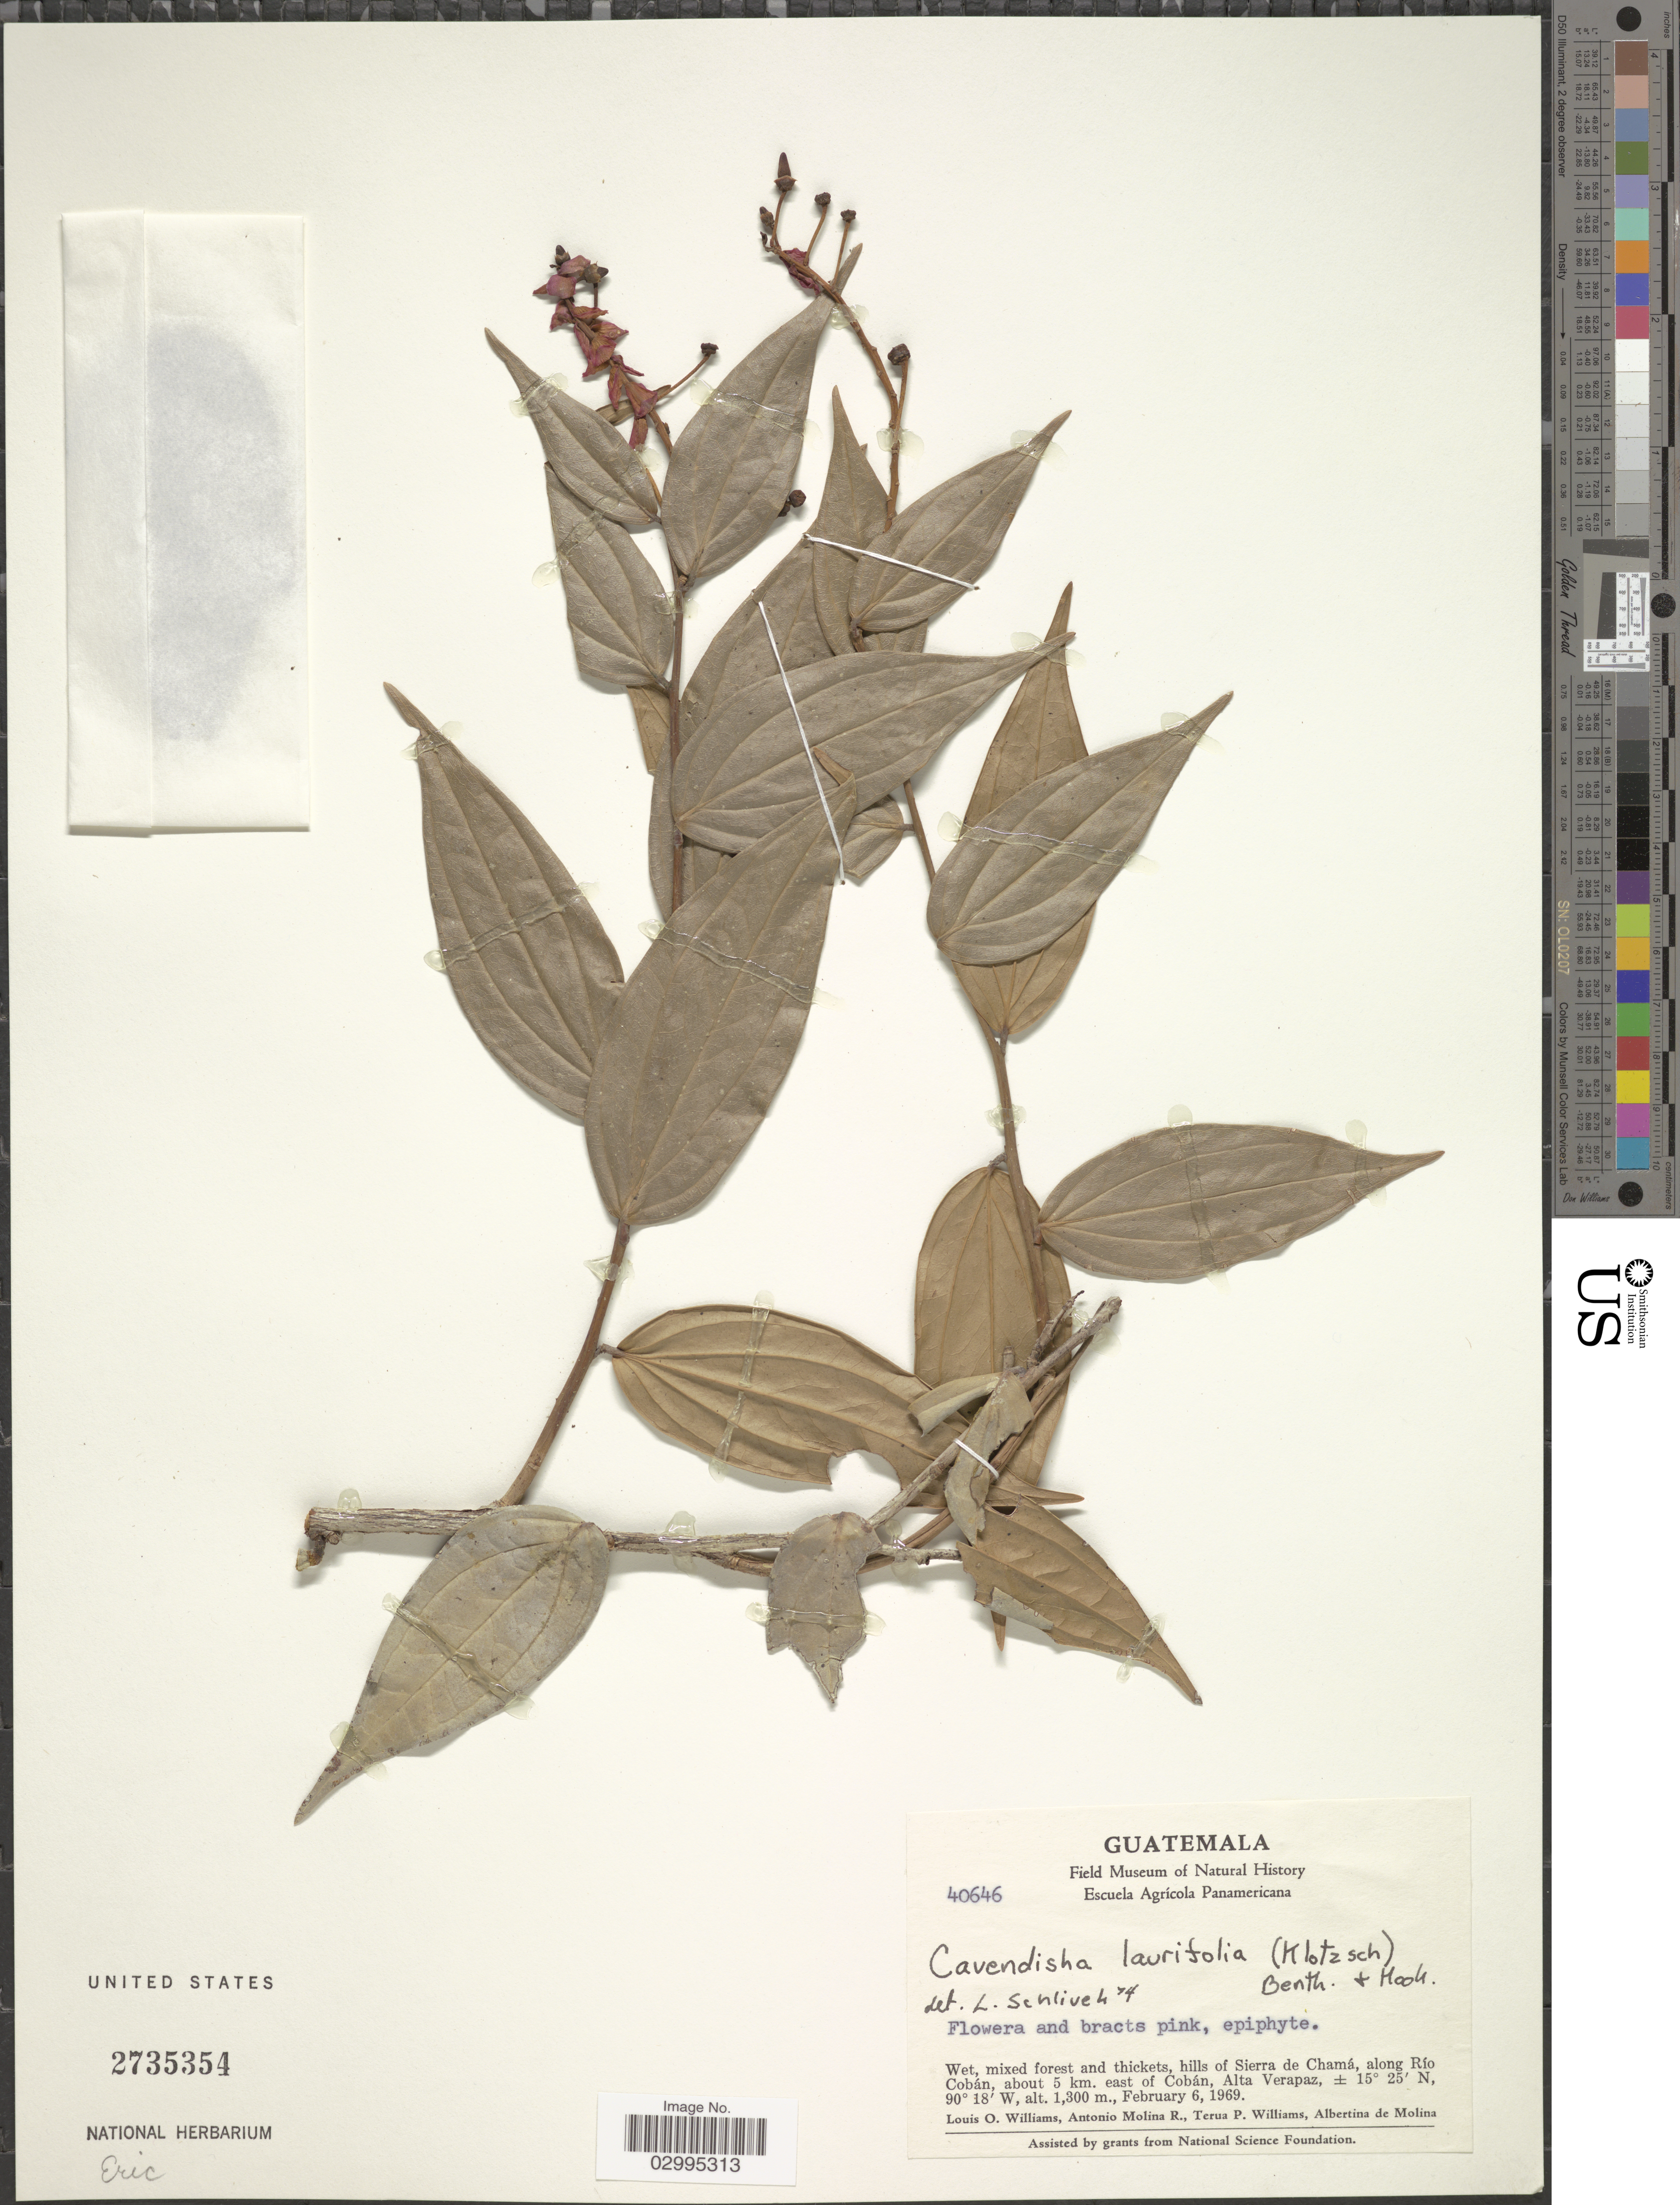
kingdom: Plantae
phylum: Tracheophyta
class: Magnoliopsida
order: Ericales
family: Ericaceae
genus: Cavendishia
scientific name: Cavendishia laurifolia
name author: (Klotzsch) Benth. & Hook. f.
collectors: L. O. Williams, A. Molina R., T. Williams & A. R. Molina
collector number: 40646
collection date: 1969-02-06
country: Guatemala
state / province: Alta Verapaz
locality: Hills of Sierra de Chamá, along Río Cobán, about 5 km. east of Cobán.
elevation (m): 1300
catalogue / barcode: US 2735354